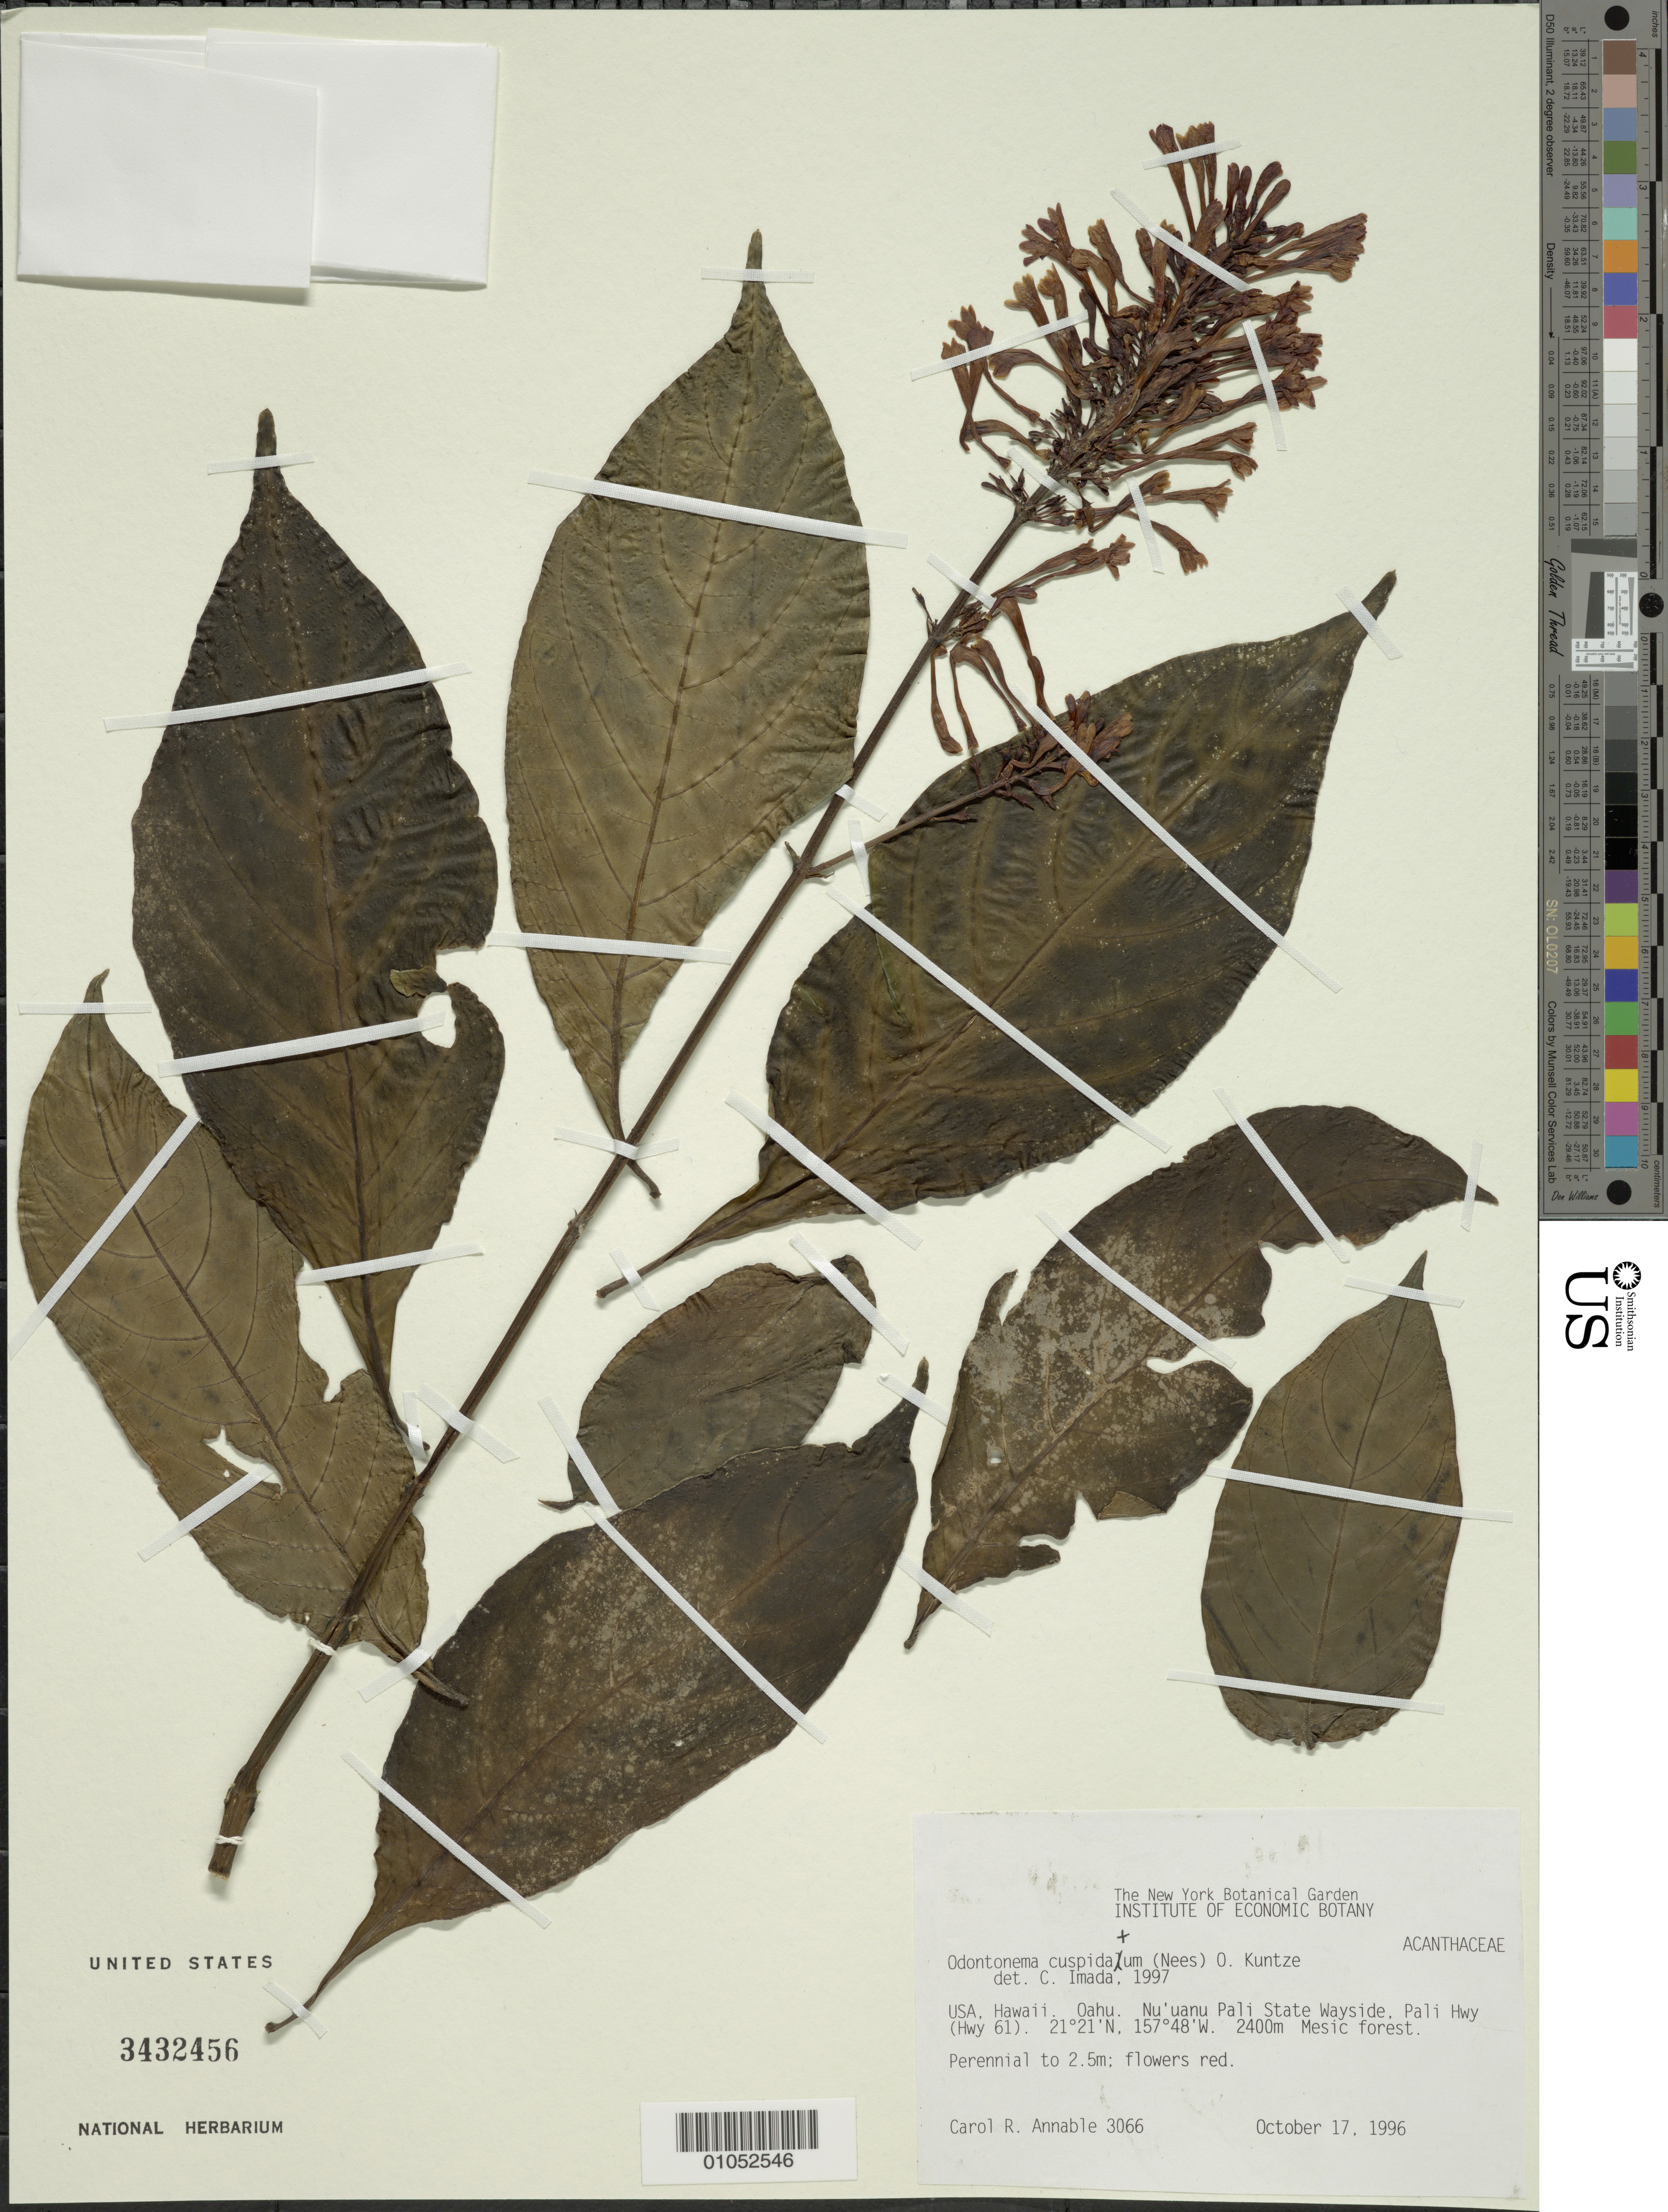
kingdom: Plantae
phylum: Tracheophyta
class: Magnoliopsida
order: Lamiales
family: Acanthaceae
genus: Odontonema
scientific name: Odontonema cuspidatum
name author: (Nees) Kuntze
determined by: Imada, C.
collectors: C. R. Annable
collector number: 3066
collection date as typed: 17 Oct 1996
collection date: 1996-10-17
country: United States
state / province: Hawaii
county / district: Honolulu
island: Oahu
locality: Nu'uanu Pali State Wayside. Pali Highway (Hwy 61.)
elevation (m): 2400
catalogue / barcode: US 3432456